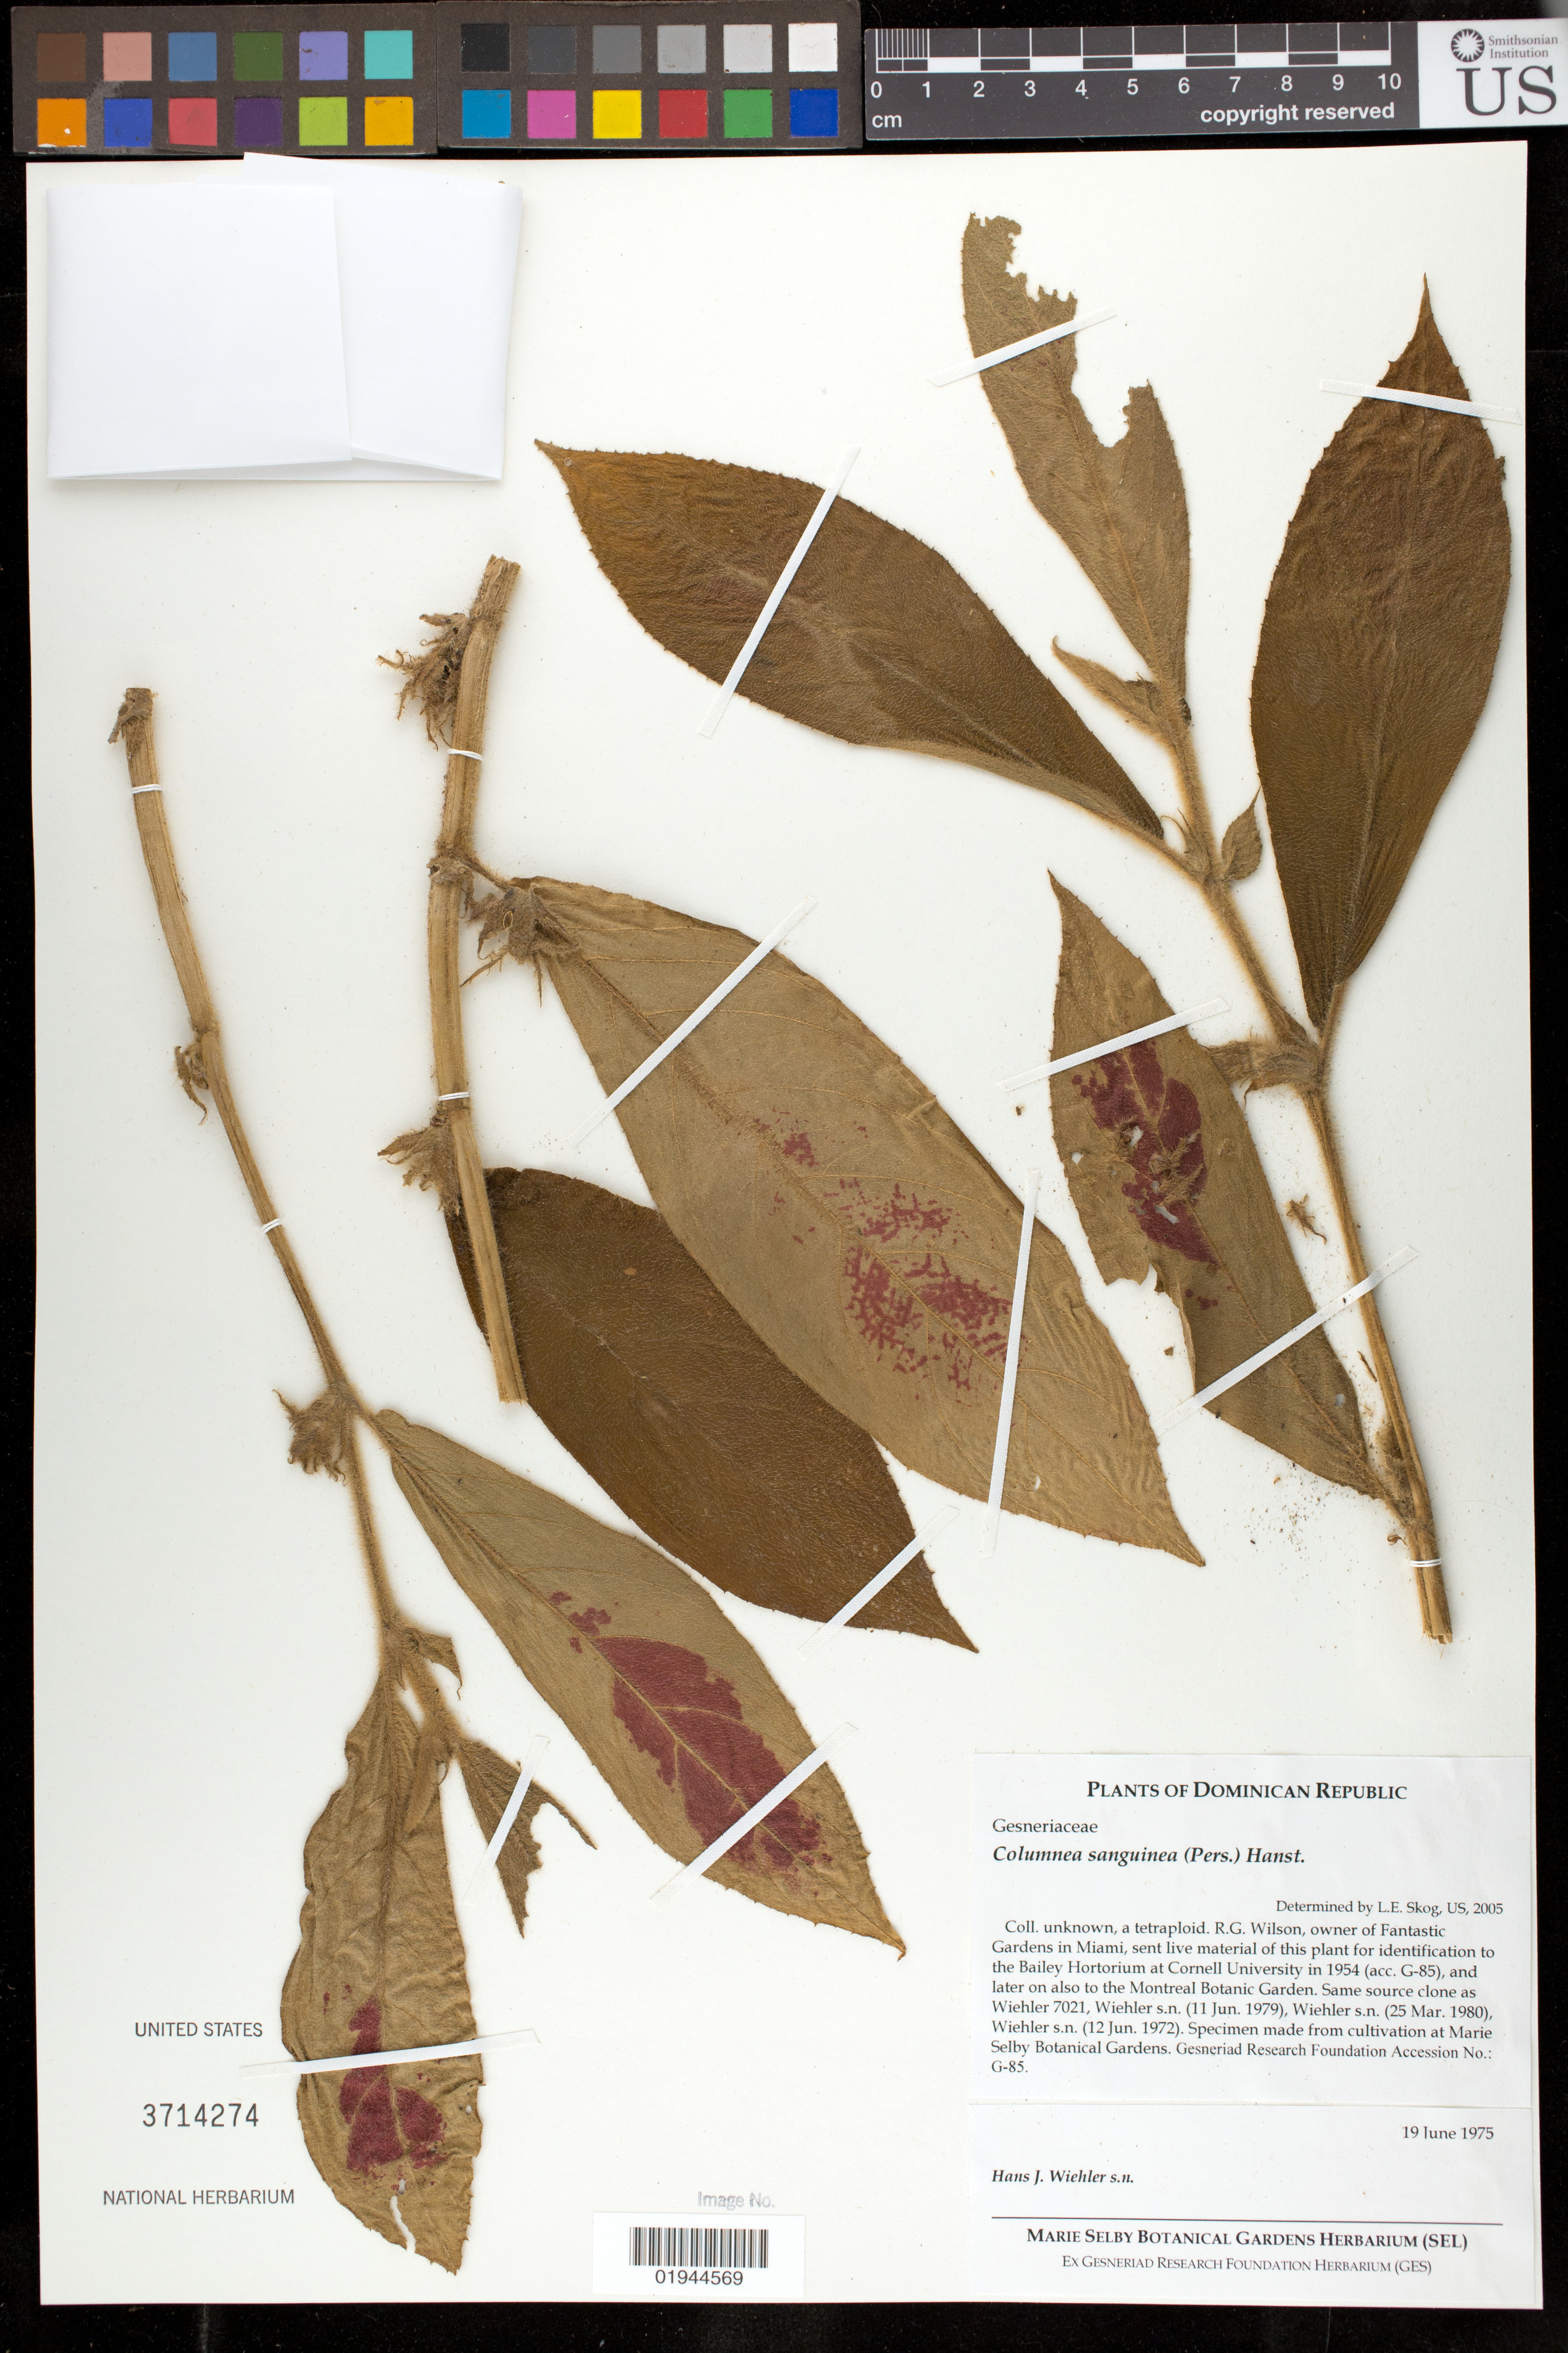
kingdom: Plantae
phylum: Tracheophyta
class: Magnoliopsida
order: Lamiales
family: Gesneriaceae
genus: Columnea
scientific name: Columnea sanguinea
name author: (Pers.) Hanst.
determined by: Skog, Laurence E.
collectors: H. J. Wiehler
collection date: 1975-06-19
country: United States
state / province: Florida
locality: Marie Selby Botanical Gardens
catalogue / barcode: US 3714274